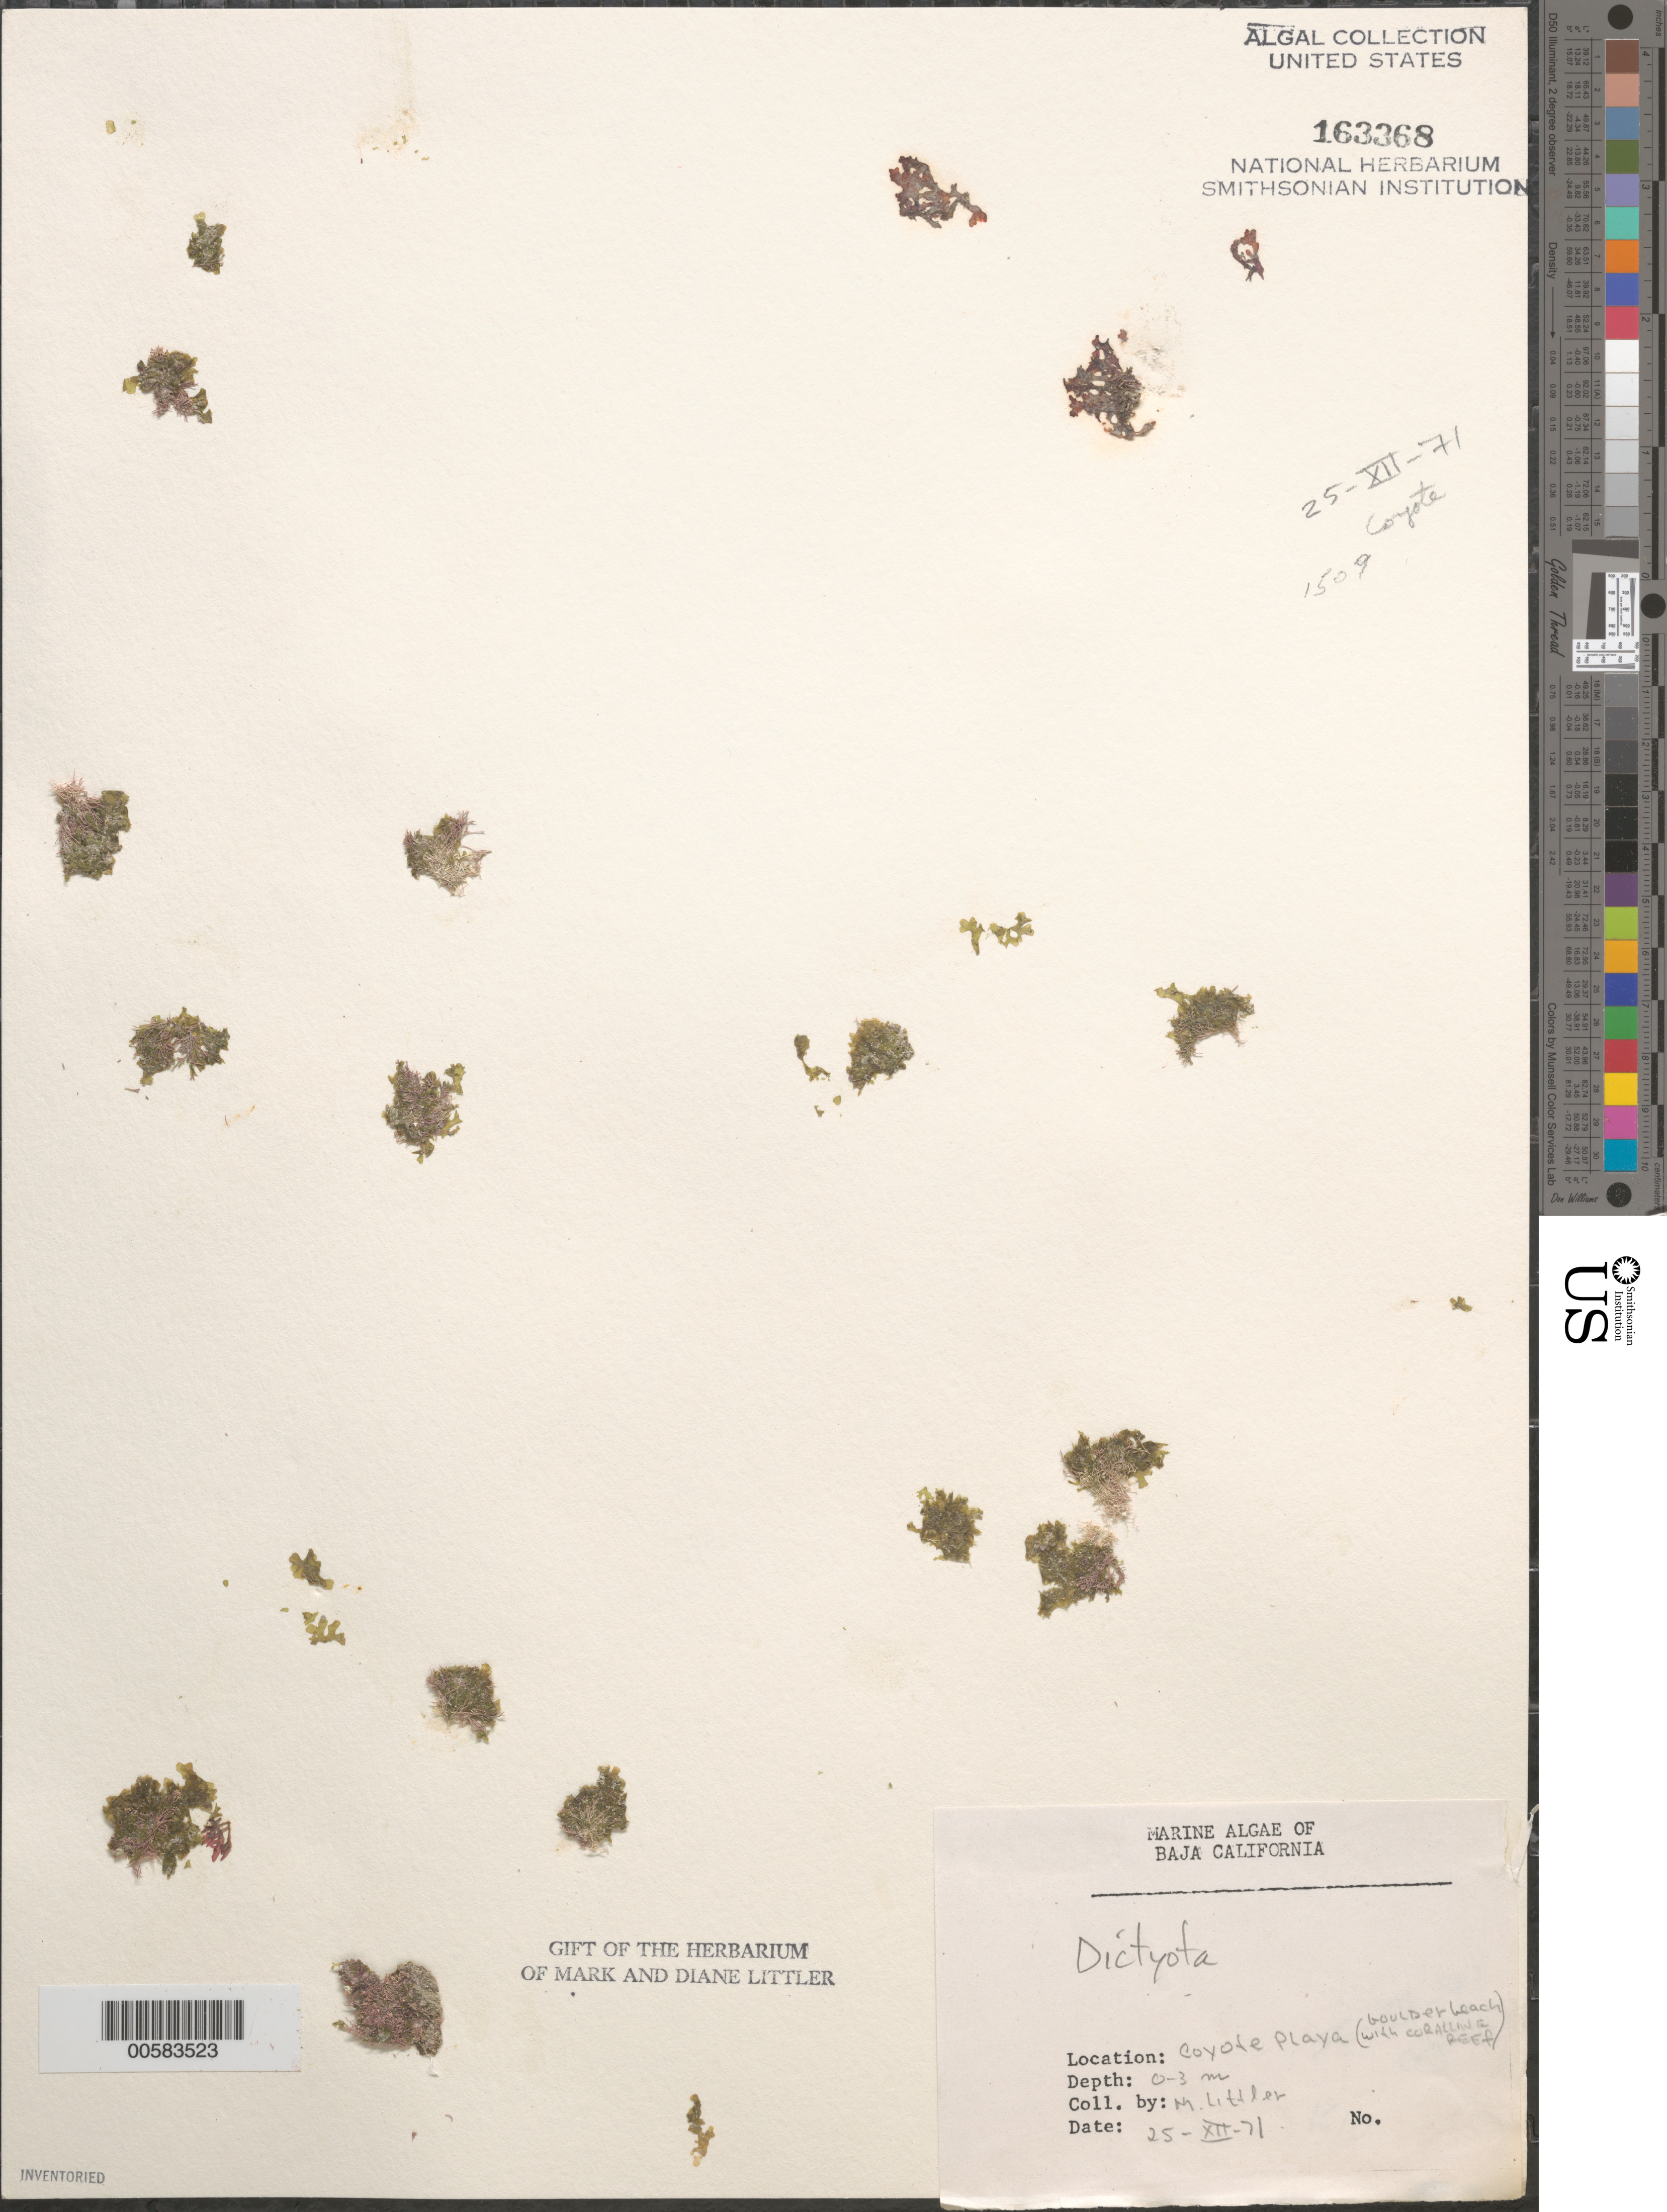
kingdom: Chromista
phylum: Ochrophyta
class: Phaeophyceae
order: Dictyotales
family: Dictyotaceae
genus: Dictyota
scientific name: Dictyota sp.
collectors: M. M. Littler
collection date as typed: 25 Dec 1971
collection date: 1971-12-25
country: Mexico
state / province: Baja California Sur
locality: Coyote Playa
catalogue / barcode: US 163368